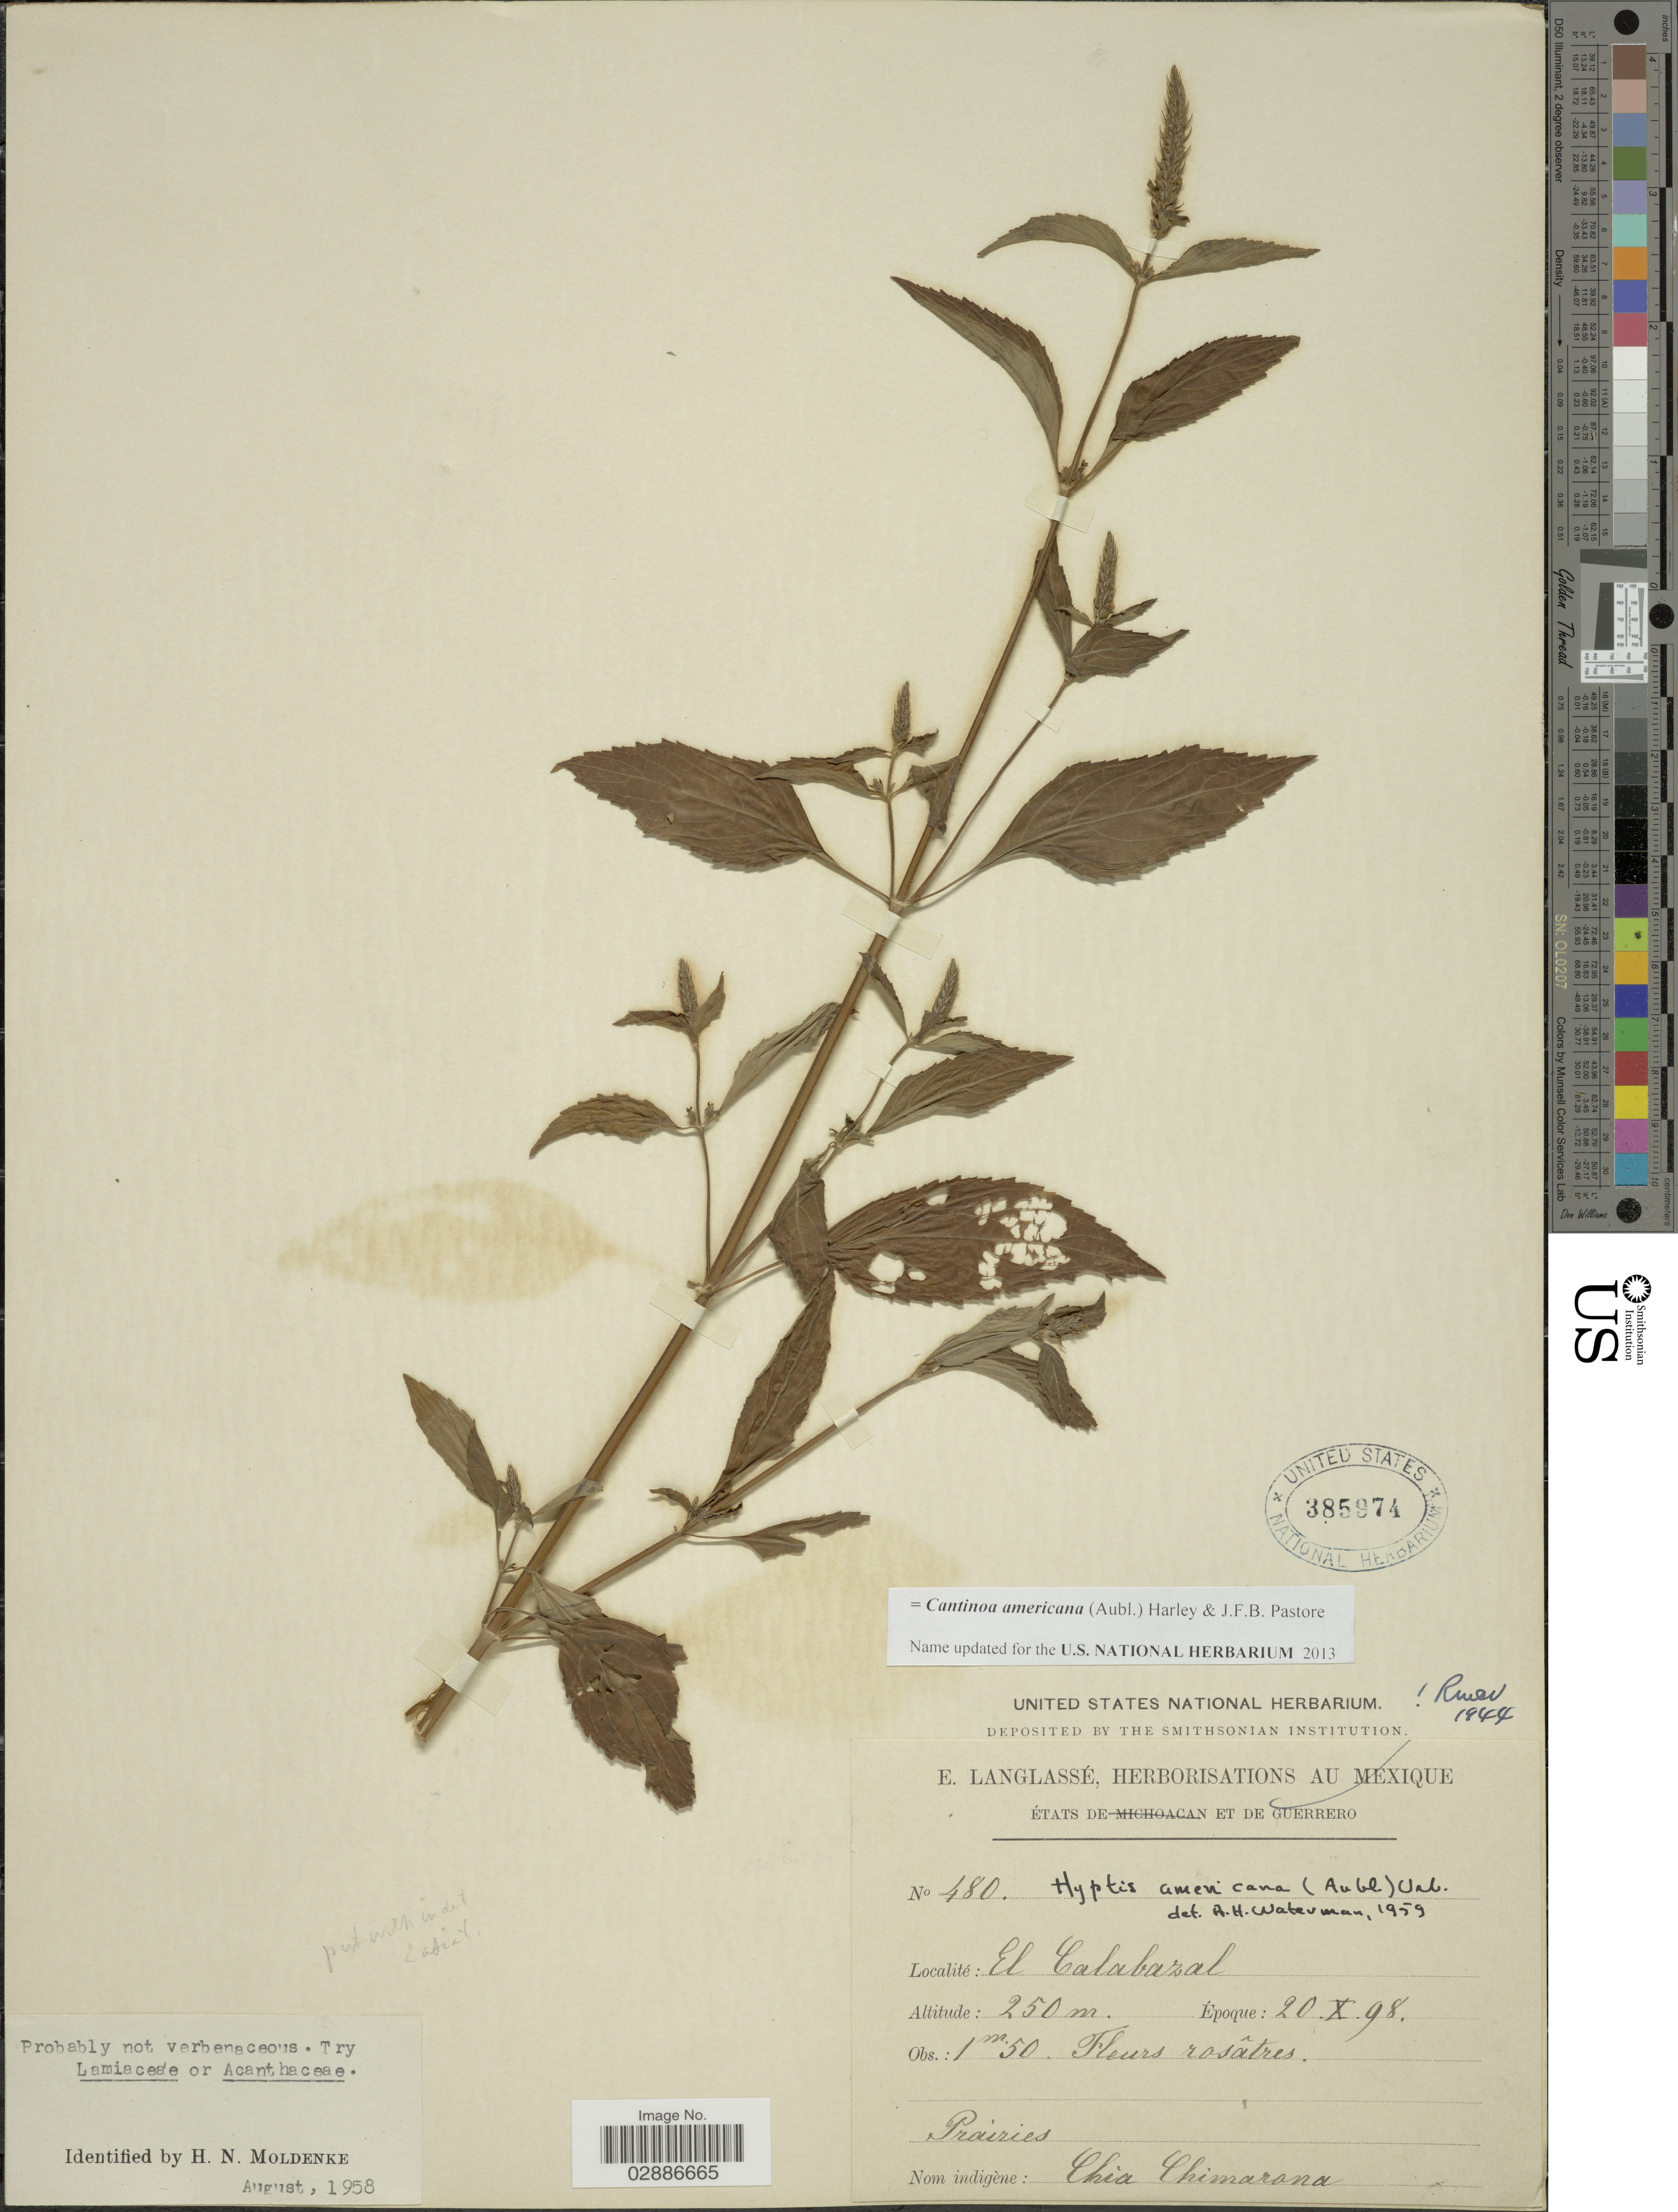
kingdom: Plantae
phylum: Tracheophyta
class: Magnoliopsida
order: Lamiales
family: Lamiaceae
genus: Cantinoa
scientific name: Cantinoa americana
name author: (Aubl.) Harley & J.F.B. Pastore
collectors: E. Langlassé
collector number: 480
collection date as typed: Transcribed d/m/y: 20/10/98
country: Mexico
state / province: Guerrero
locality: El Calabazal.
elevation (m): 250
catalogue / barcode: US 385974